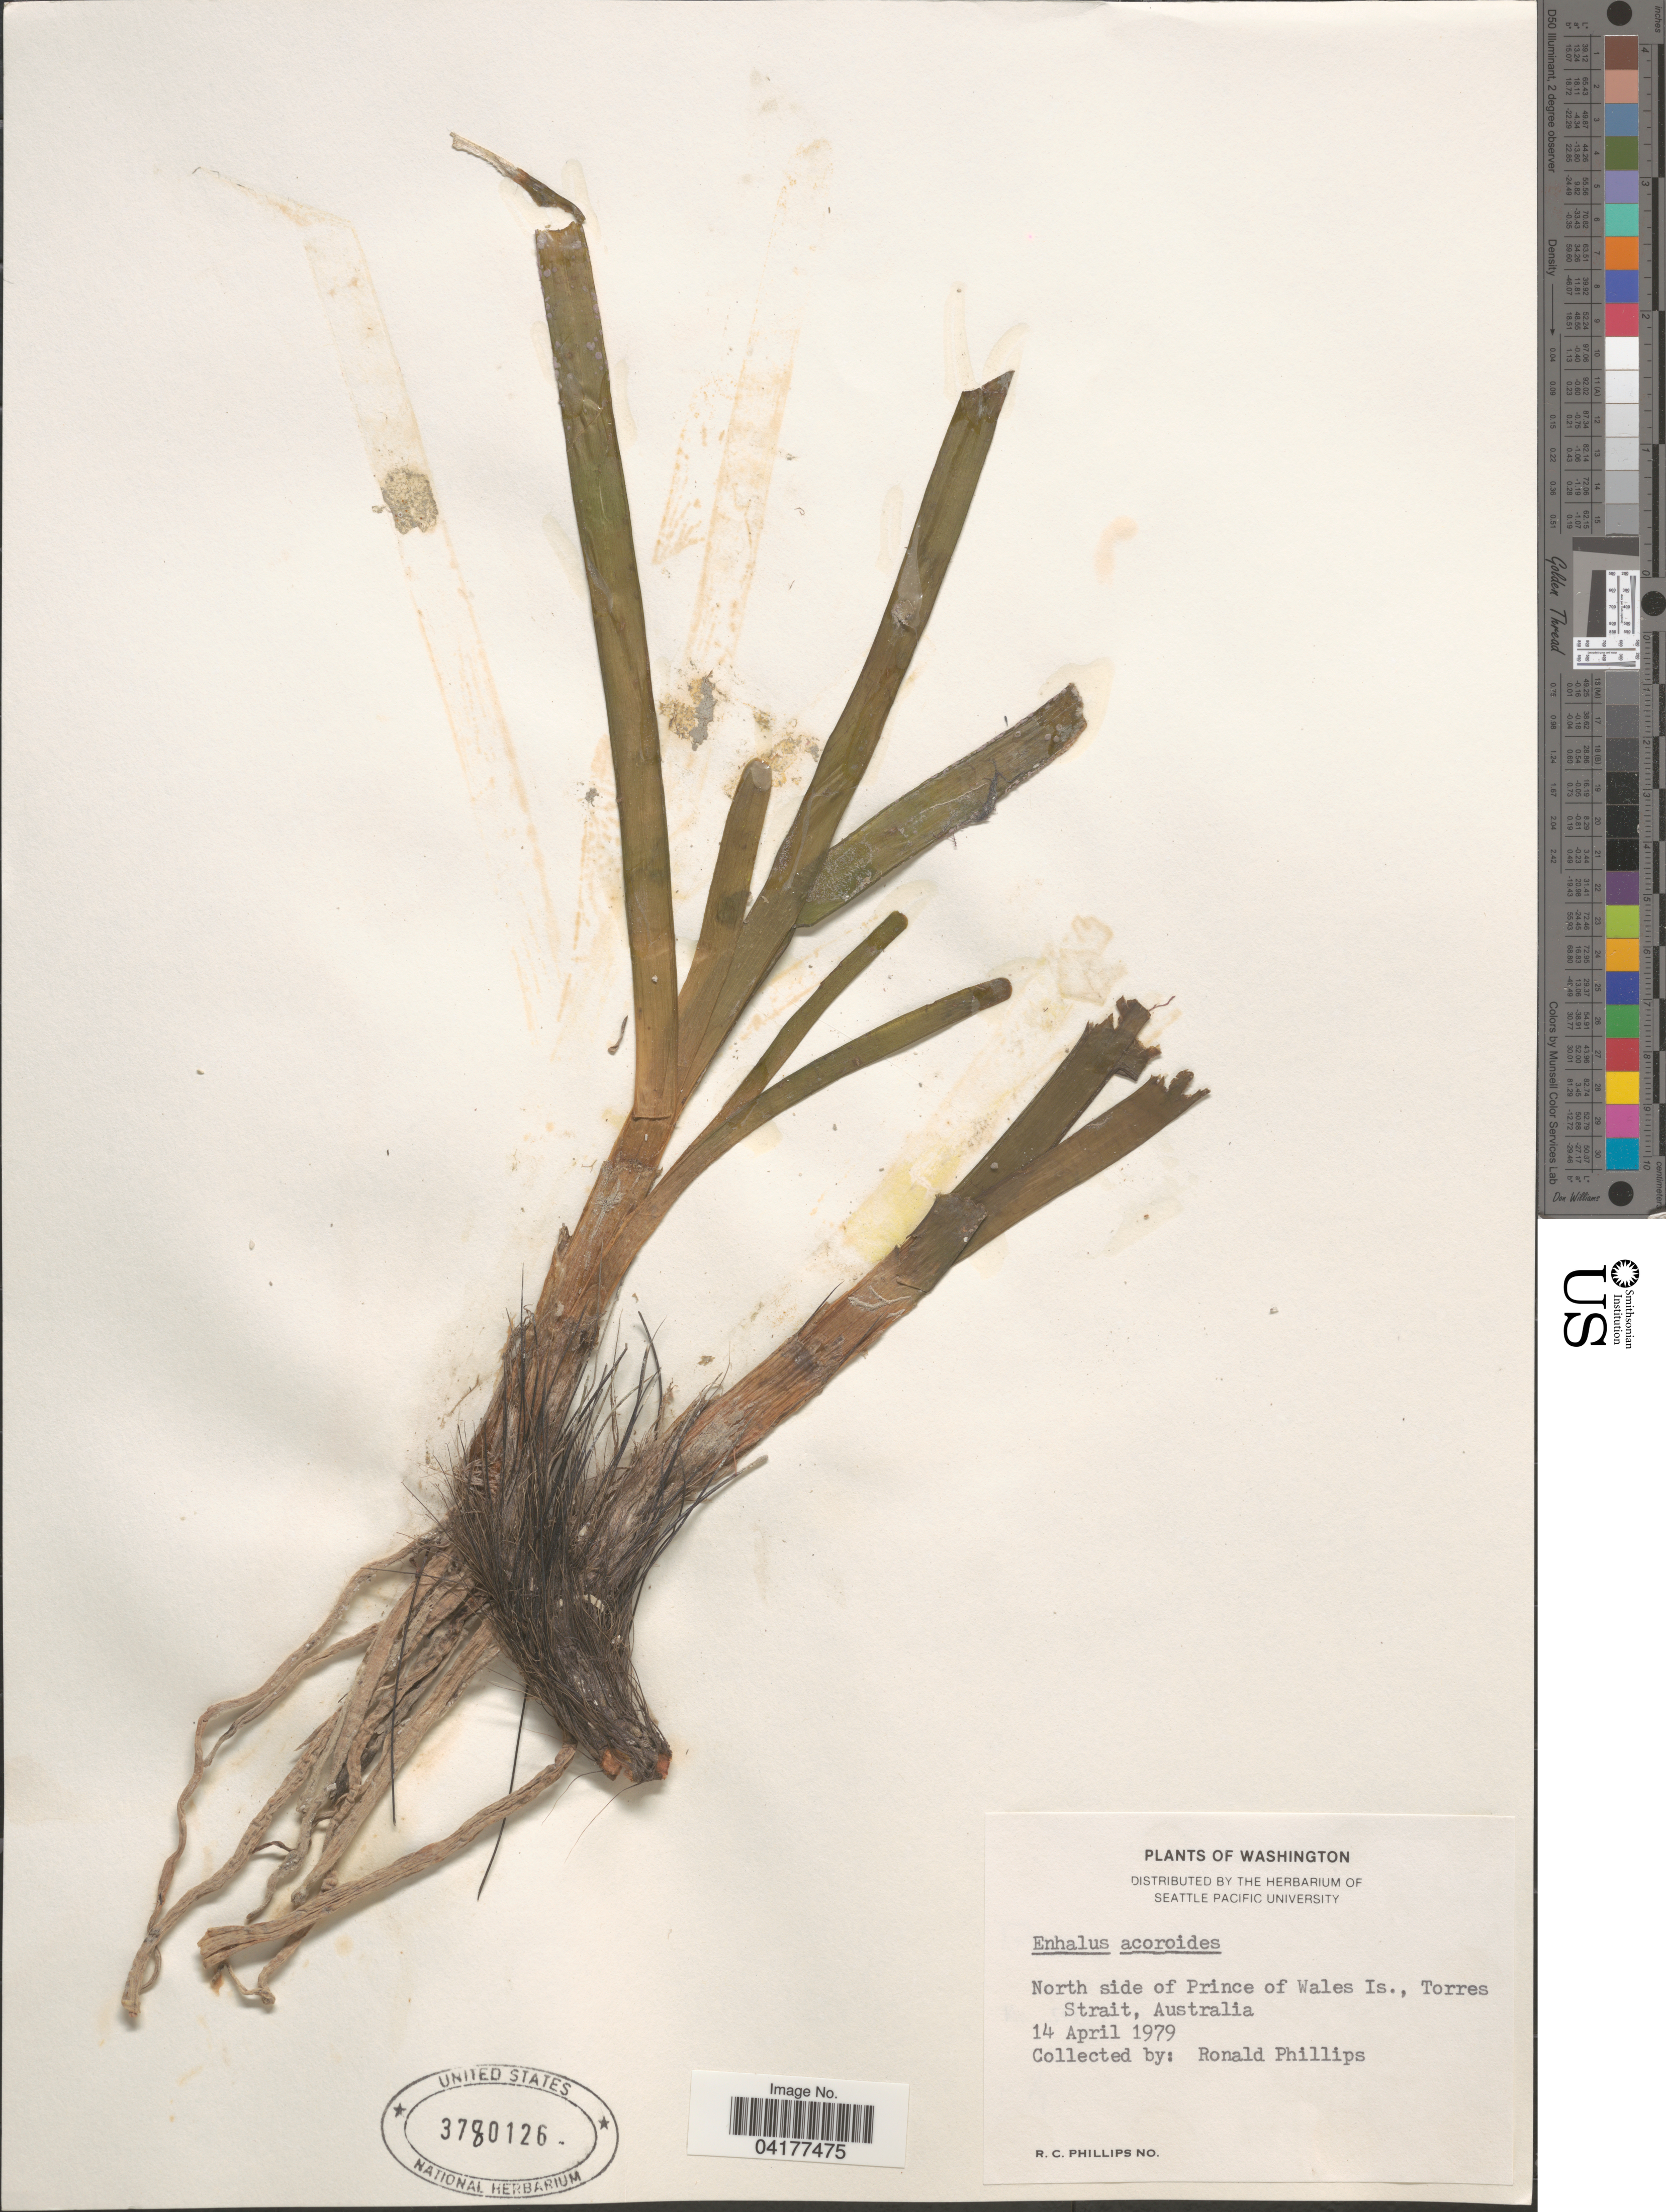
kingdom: Plantae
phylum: Tracheophyta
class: Liliopsida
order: Alismatales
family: Hydrocharitaceae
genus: Enhalus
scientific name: Enhalus acoroides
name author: (L. f.) Royle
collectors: R. C. Phillips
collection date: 1979-04-14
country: Australia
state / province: Queensland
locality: North side of Prince of Whales Is., Torres Strait.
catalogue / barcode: US 3780126